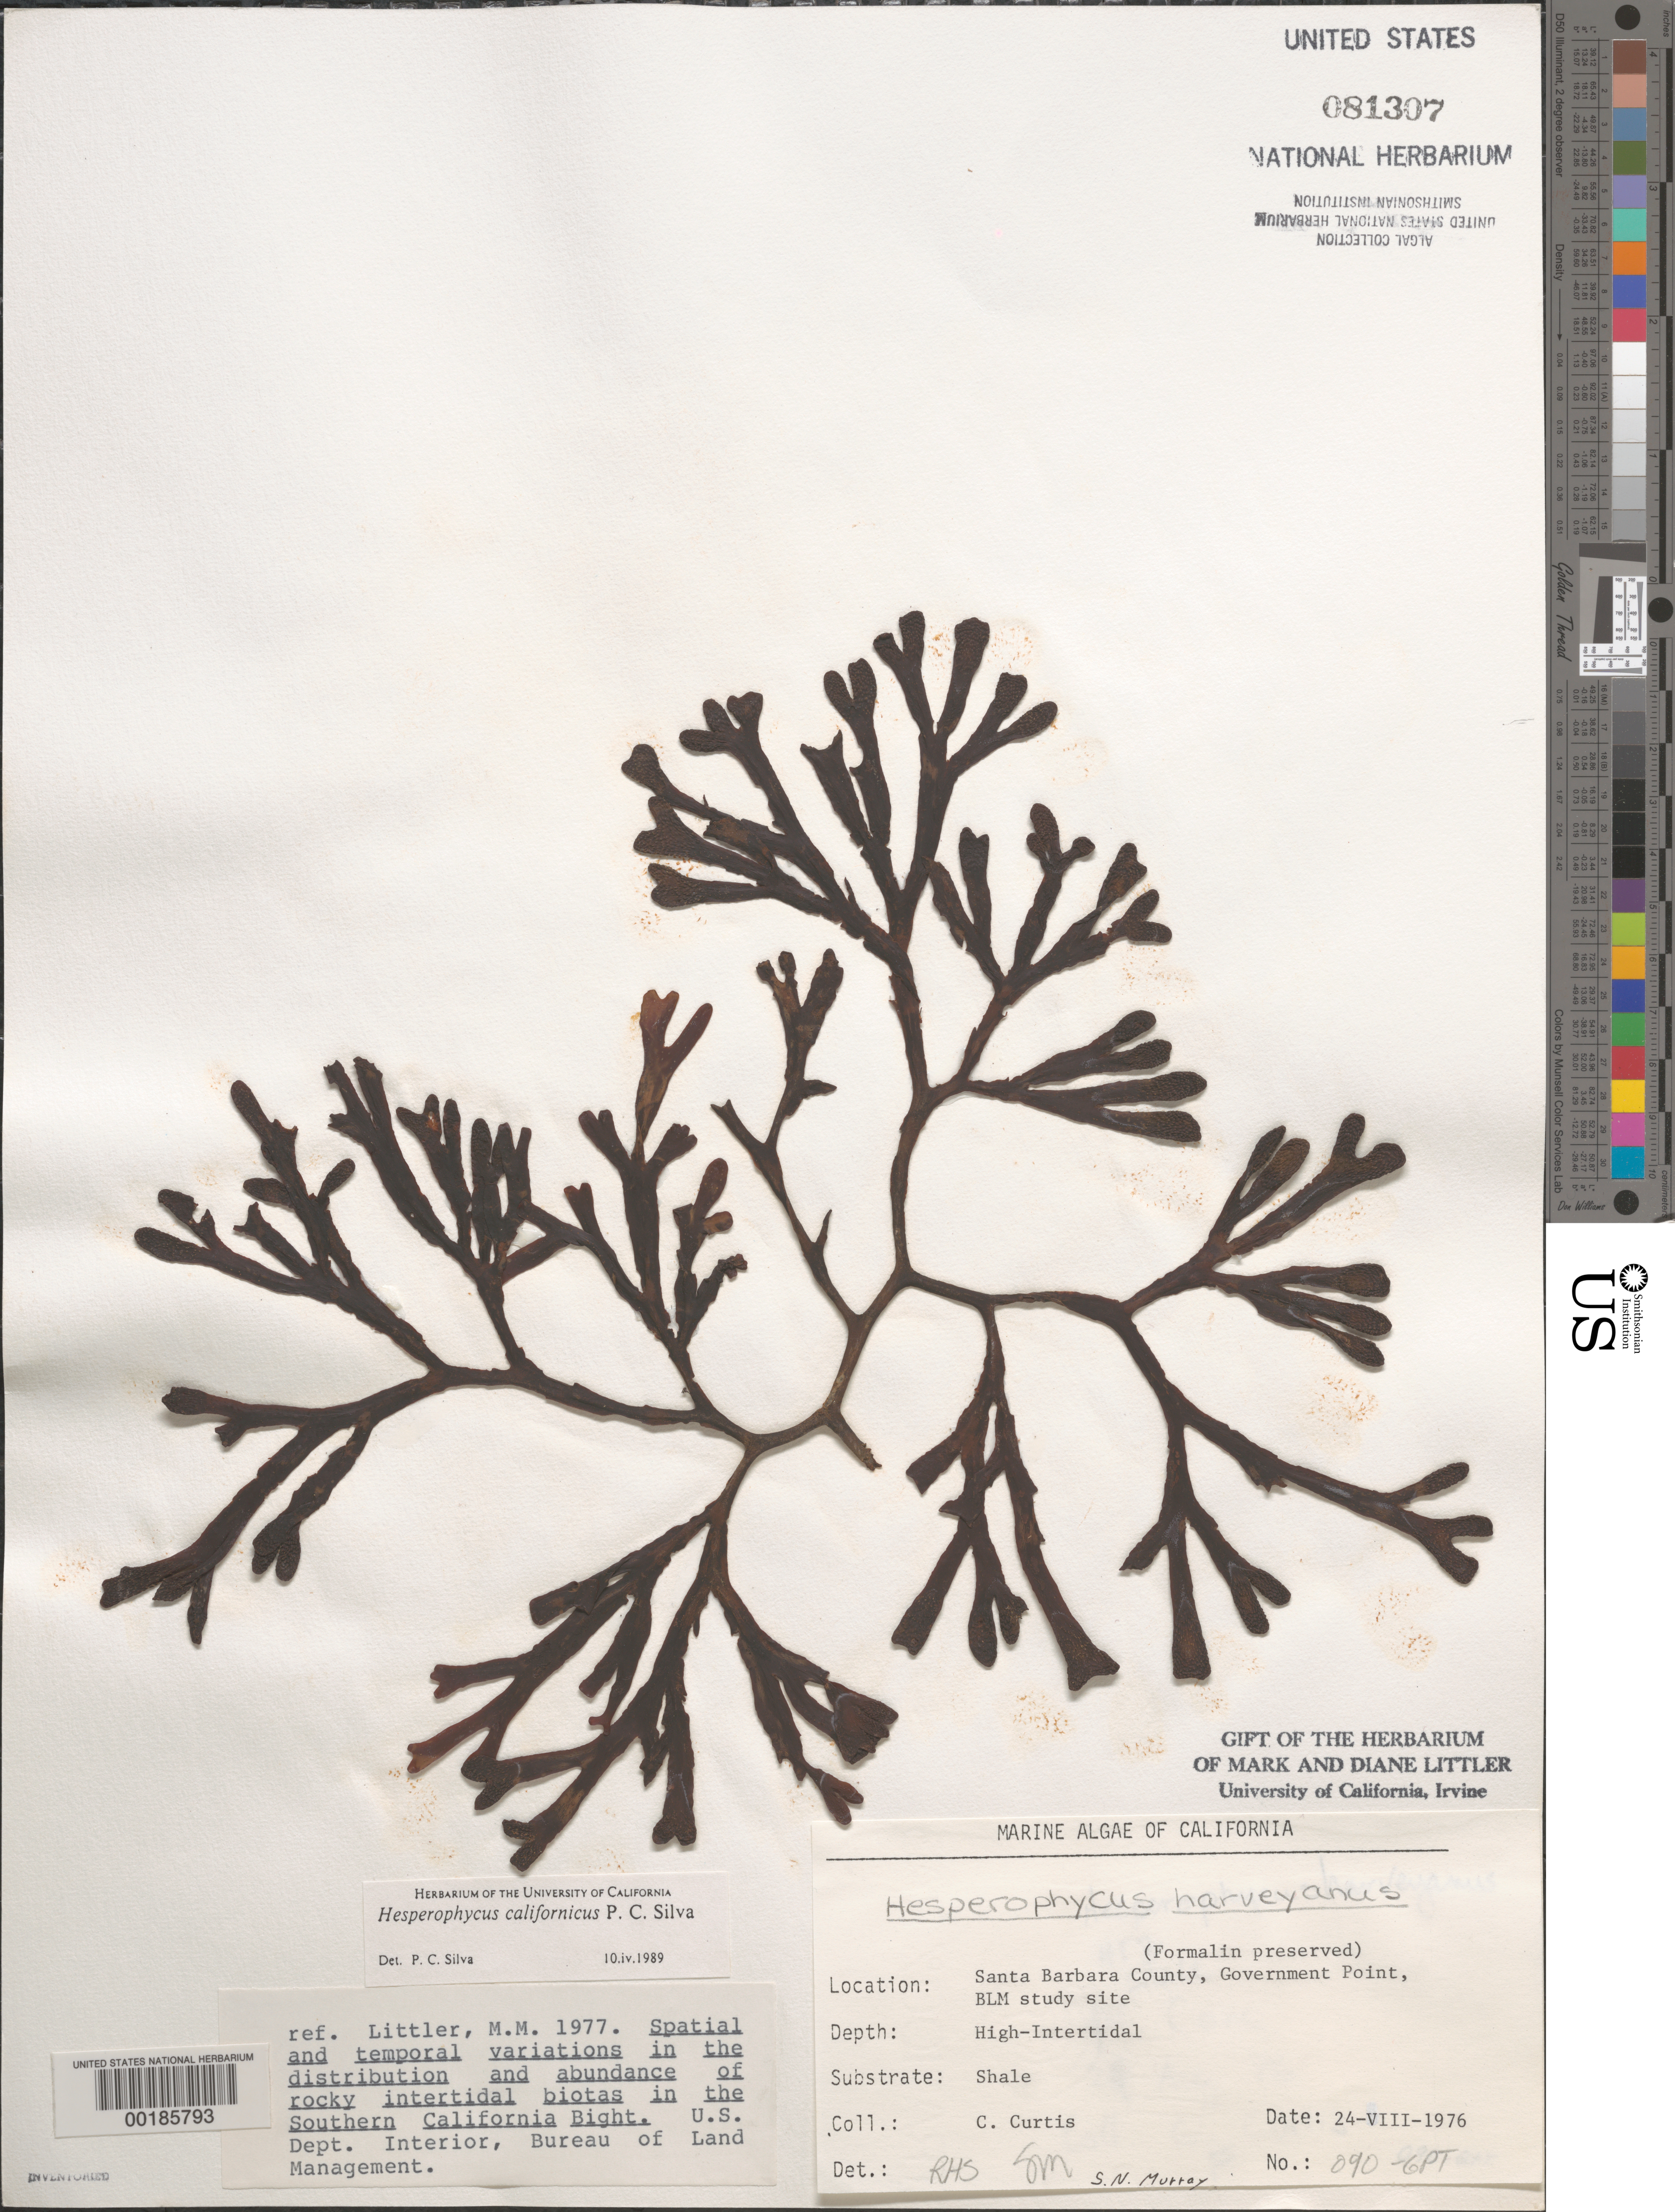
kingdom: Chromista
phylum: Ochrophyta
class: Phaeophyceae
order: Fucales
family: Fucaceae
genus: Hesperophycus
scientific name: Hesperophycus californicus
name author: P.C. Silva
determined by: Silva, P. C.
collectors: C. Curtis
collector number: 090-gpt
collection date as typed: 24 Aug 1976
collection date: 1976-08-24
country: United States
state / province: California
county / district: Santa Barbara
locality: Government Point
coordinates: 34 26'31"N, 120 24'06"W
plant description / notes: BLM-SOCALBIGHT Rocky Intertidal Survey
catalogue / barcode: US 81307